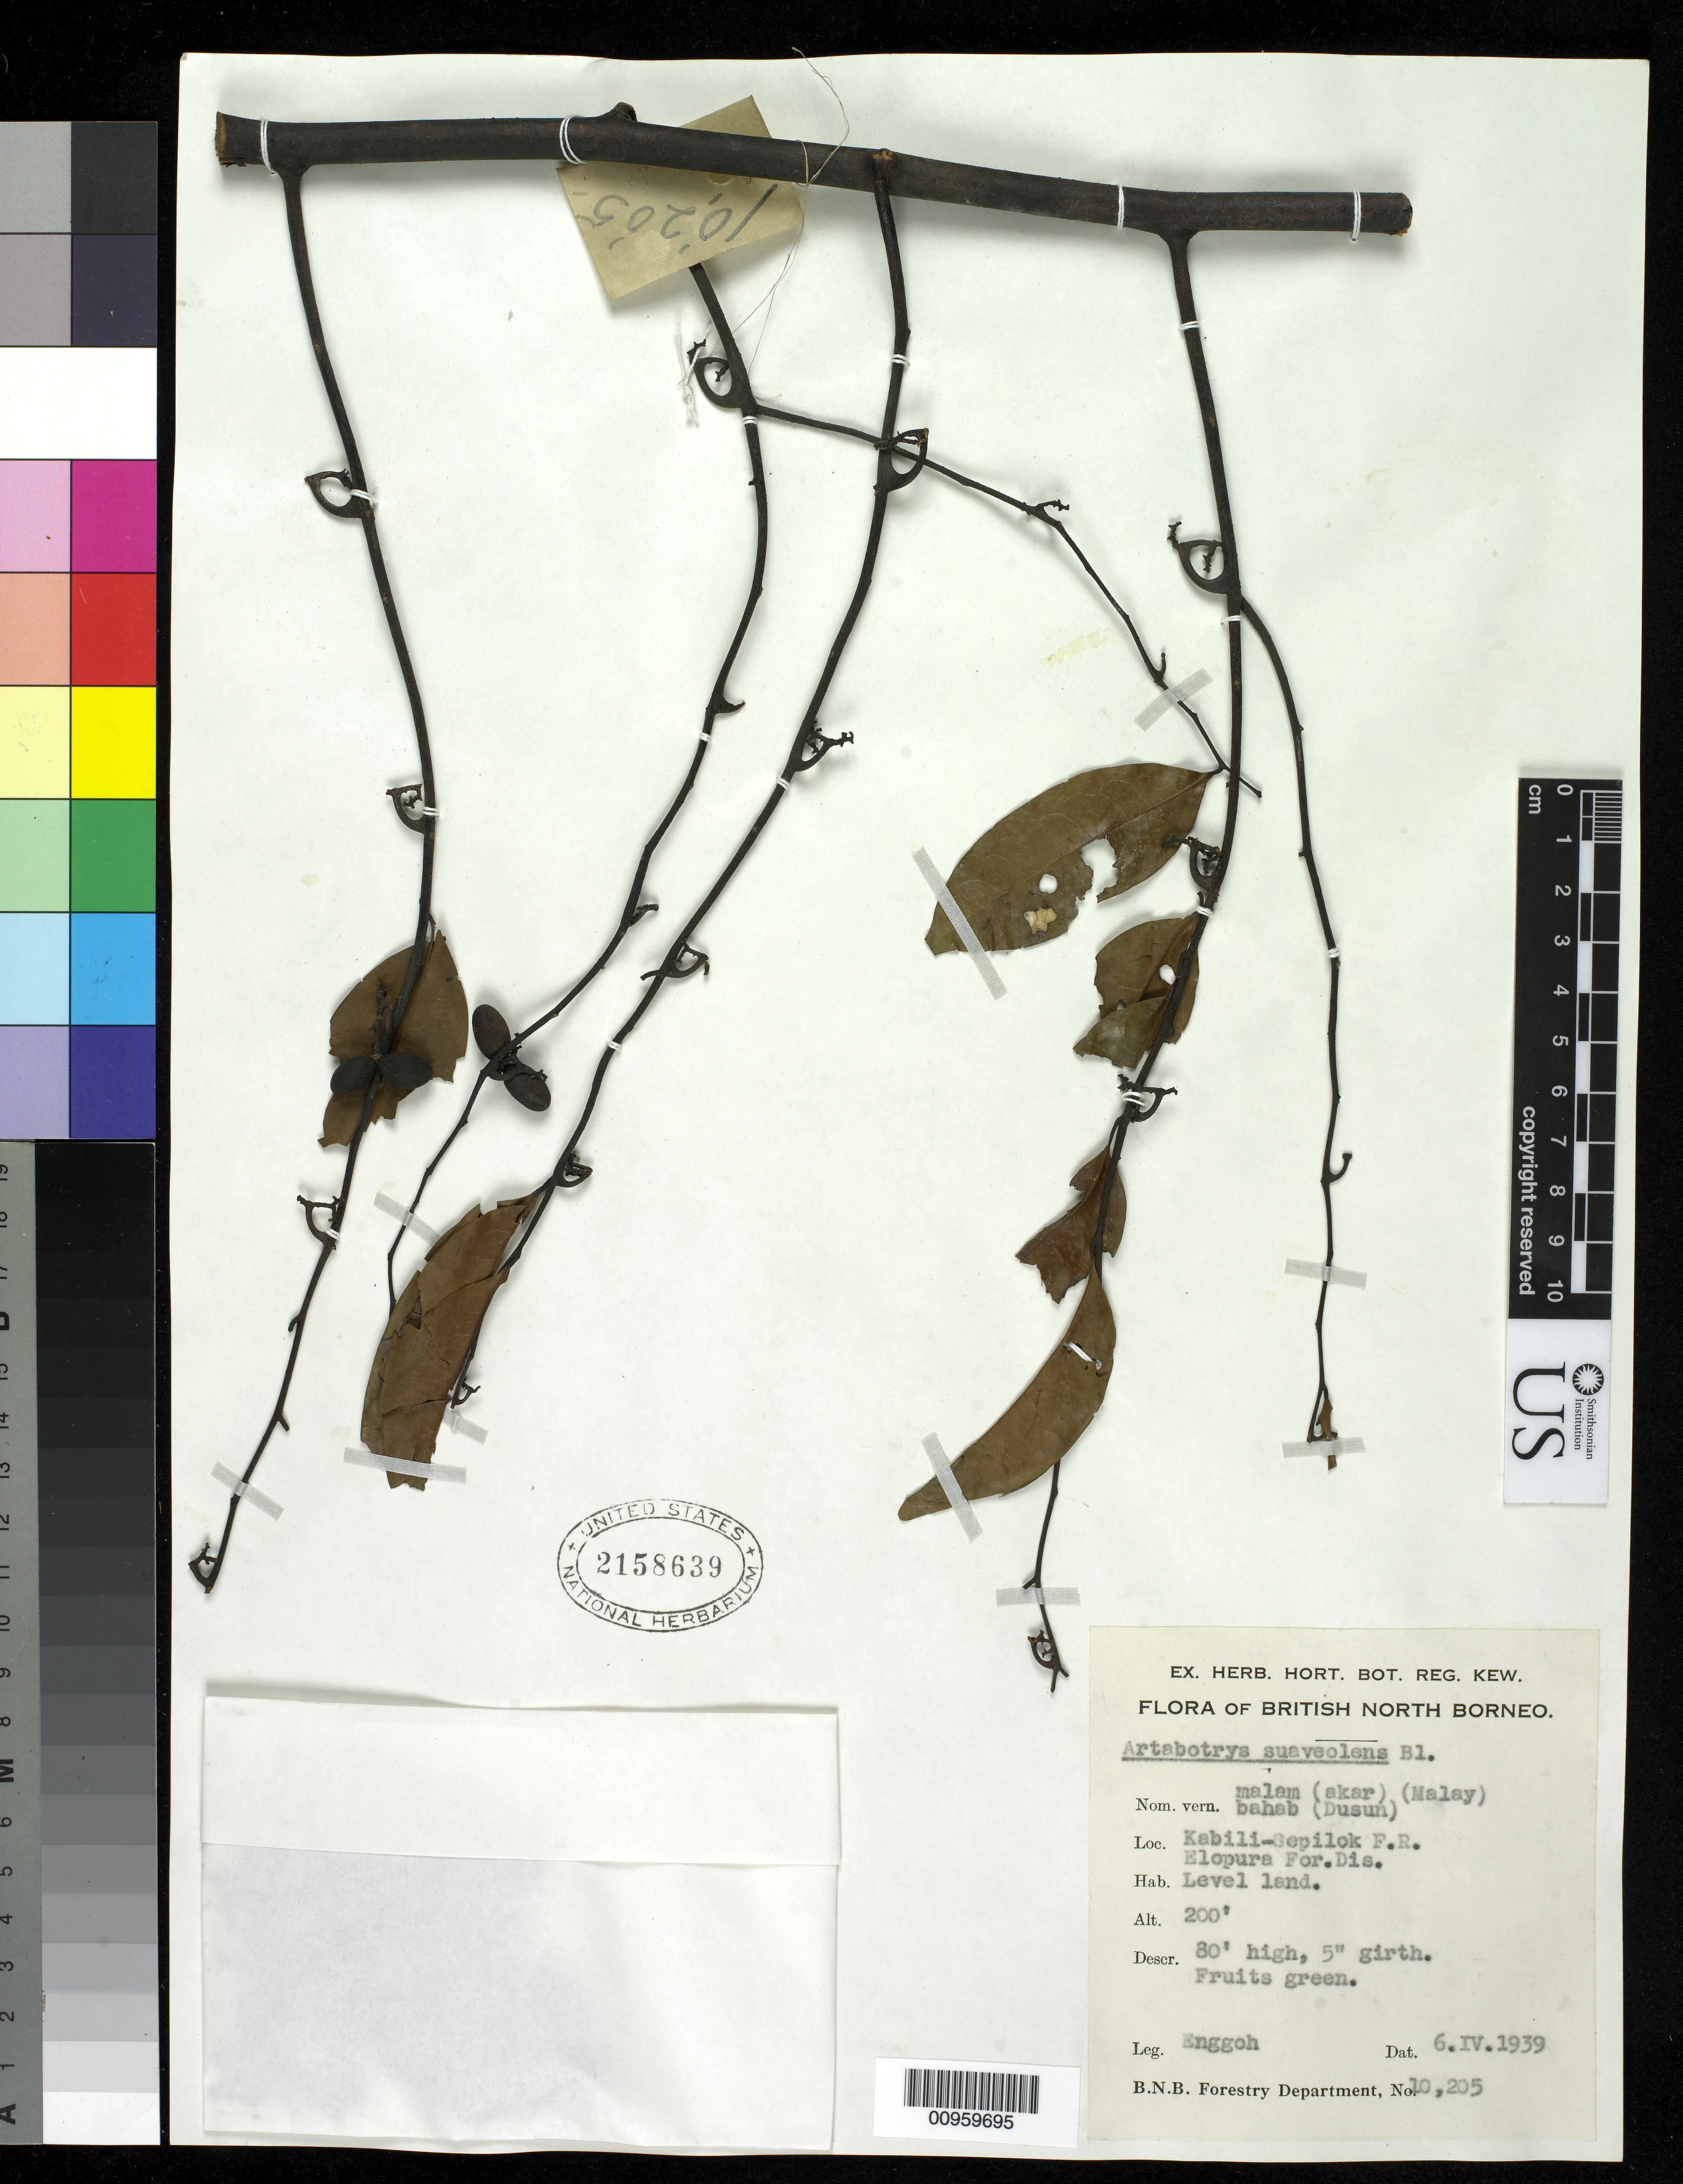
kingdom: Plantae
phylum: Tracheophyta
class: Magnoliopsida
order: Magnoliales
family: Annonaceae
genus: Artabotrys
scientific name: Artabotrys suaveolens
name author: (Blume) Blume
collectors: -. Enggoh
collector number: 10205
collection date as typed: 06 Apr 1939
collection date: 1939-04-06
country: Malaysia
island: Borneo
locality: Kabili-Sepilok F.R. Elopura For. Dis.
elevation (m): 61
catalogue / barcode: US 2158639